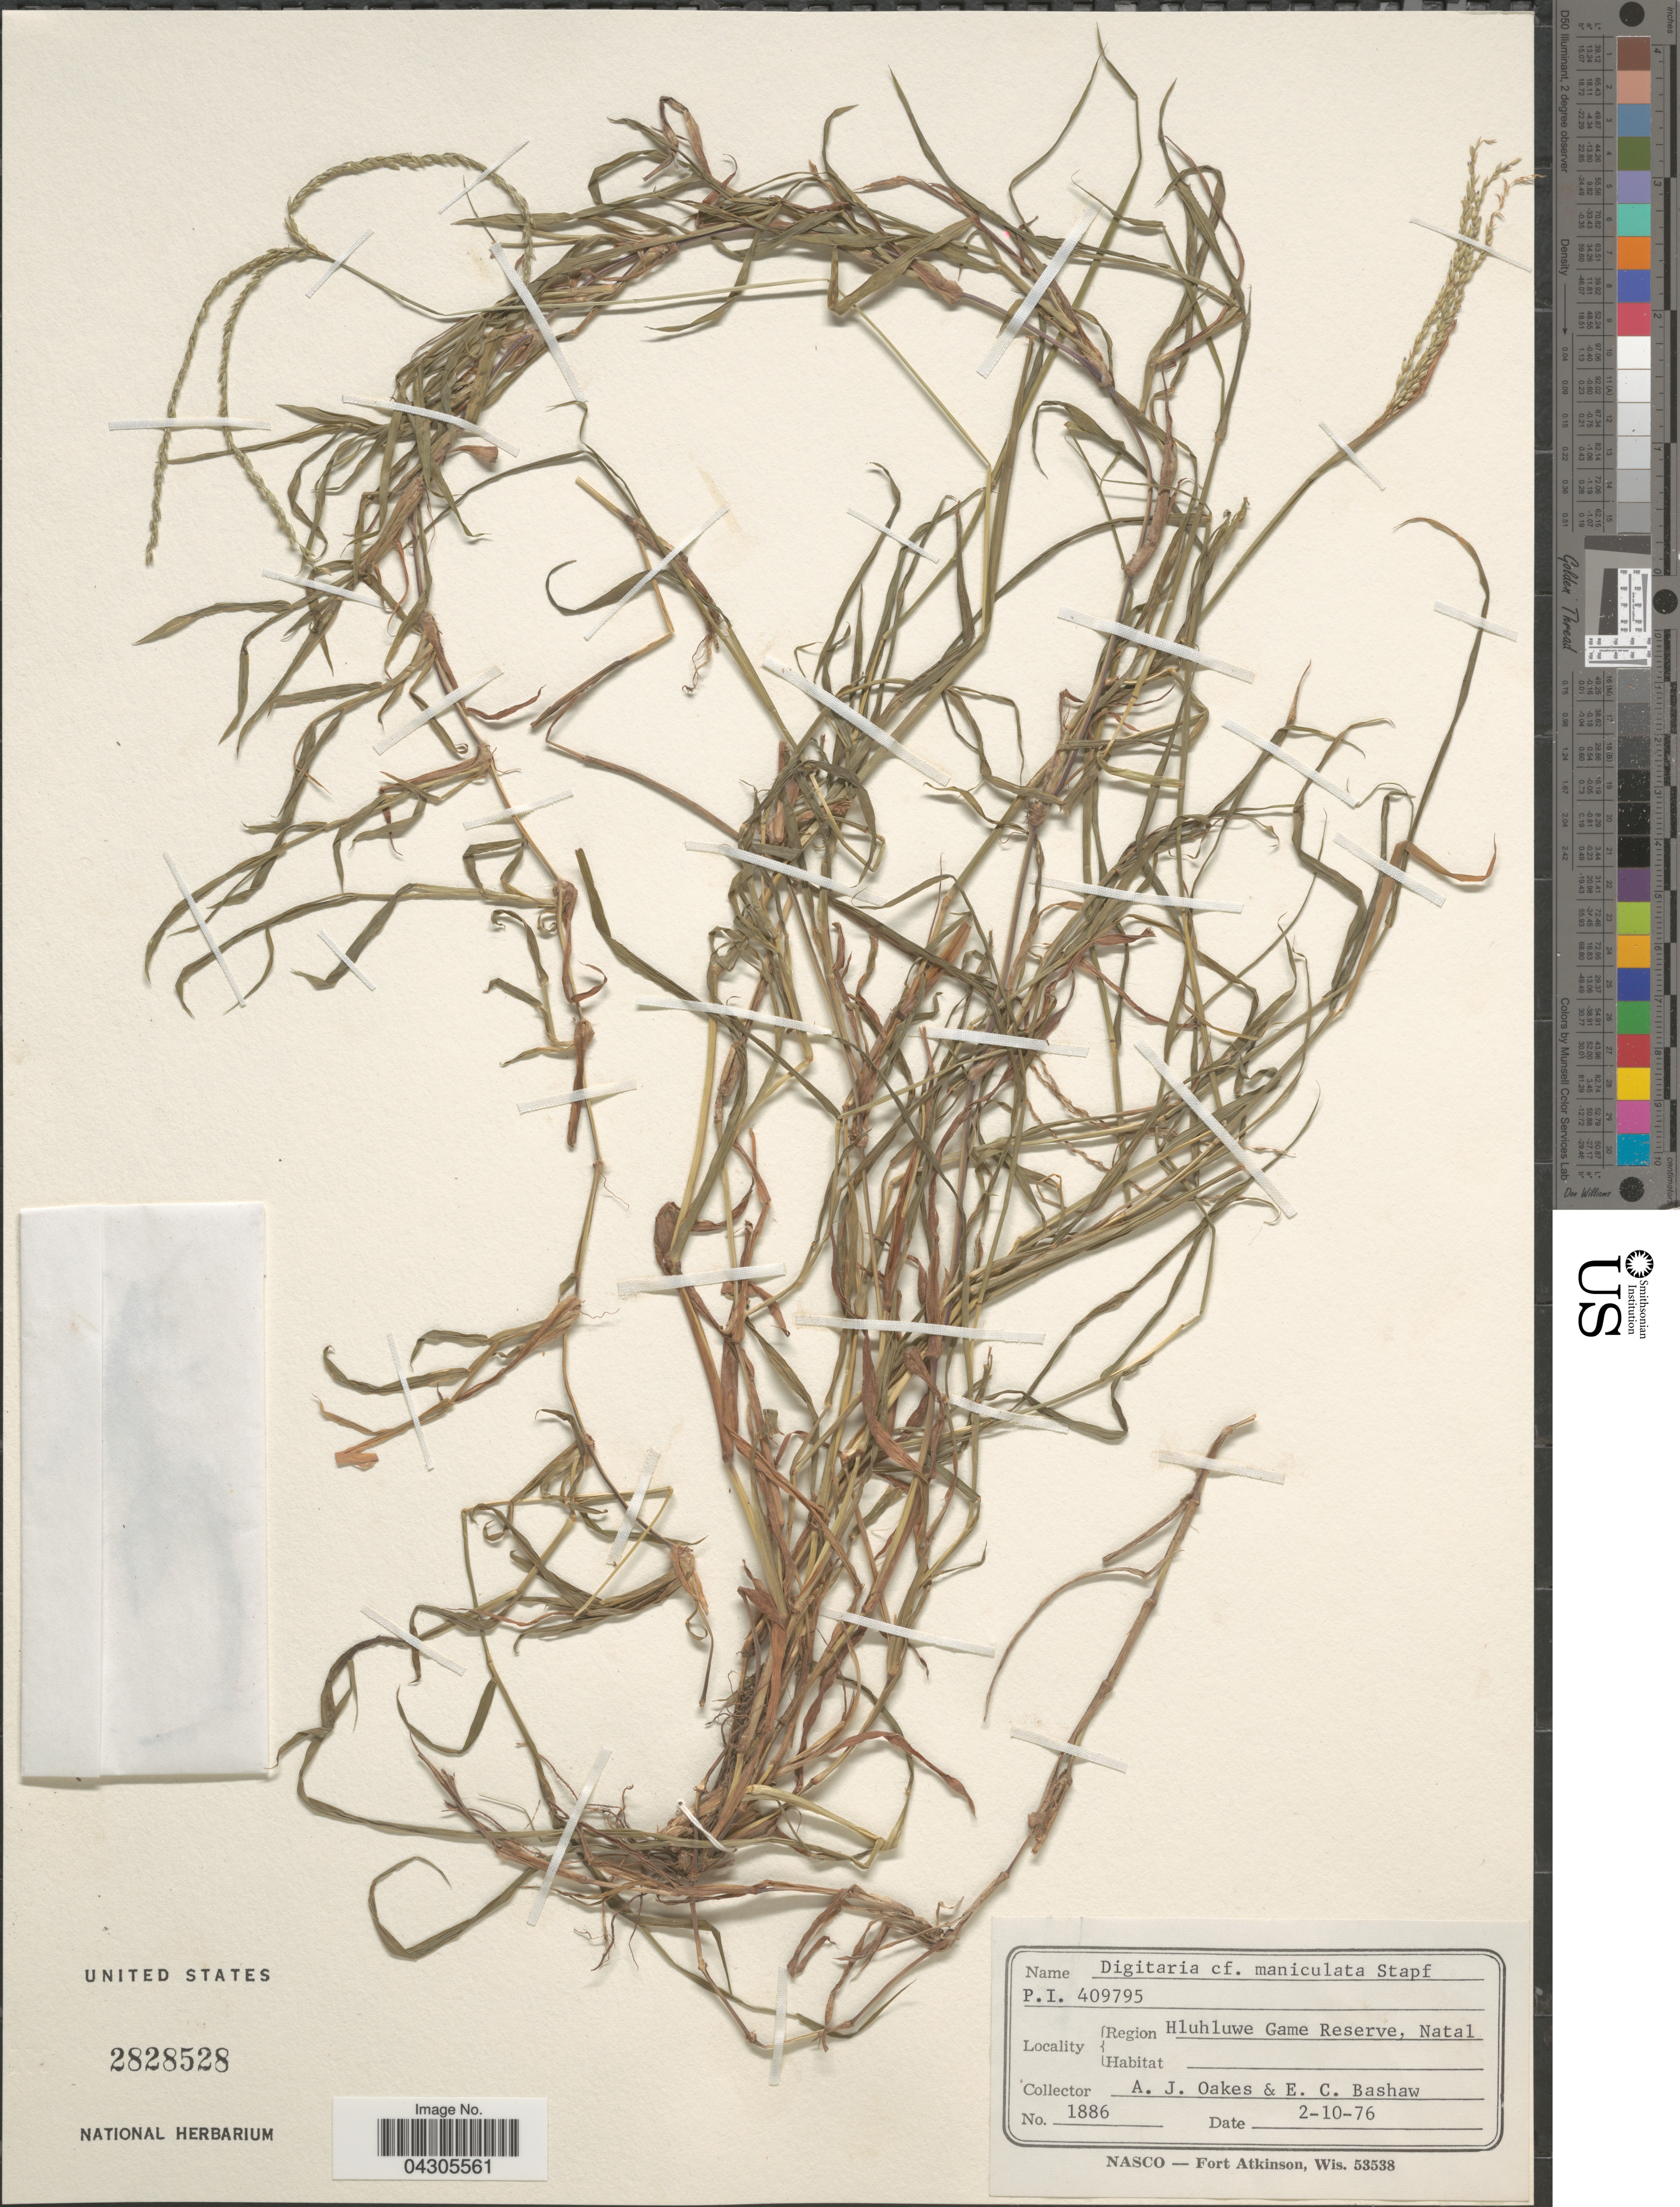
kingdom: Plantae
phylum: Tracheophyta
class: Liliopsida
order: Poales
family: Poaceae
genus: Digitaria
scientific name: Digitaria maniculata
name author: Stapf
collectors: A. Oakes & E. Bashaw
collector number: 1886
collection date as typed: Transcribed d/m/y: 2/10/76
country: South Africa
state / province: KwaZulu-Natal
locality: Region Hluhluwe Game Reserve, Natal.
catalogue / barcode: US 2828528